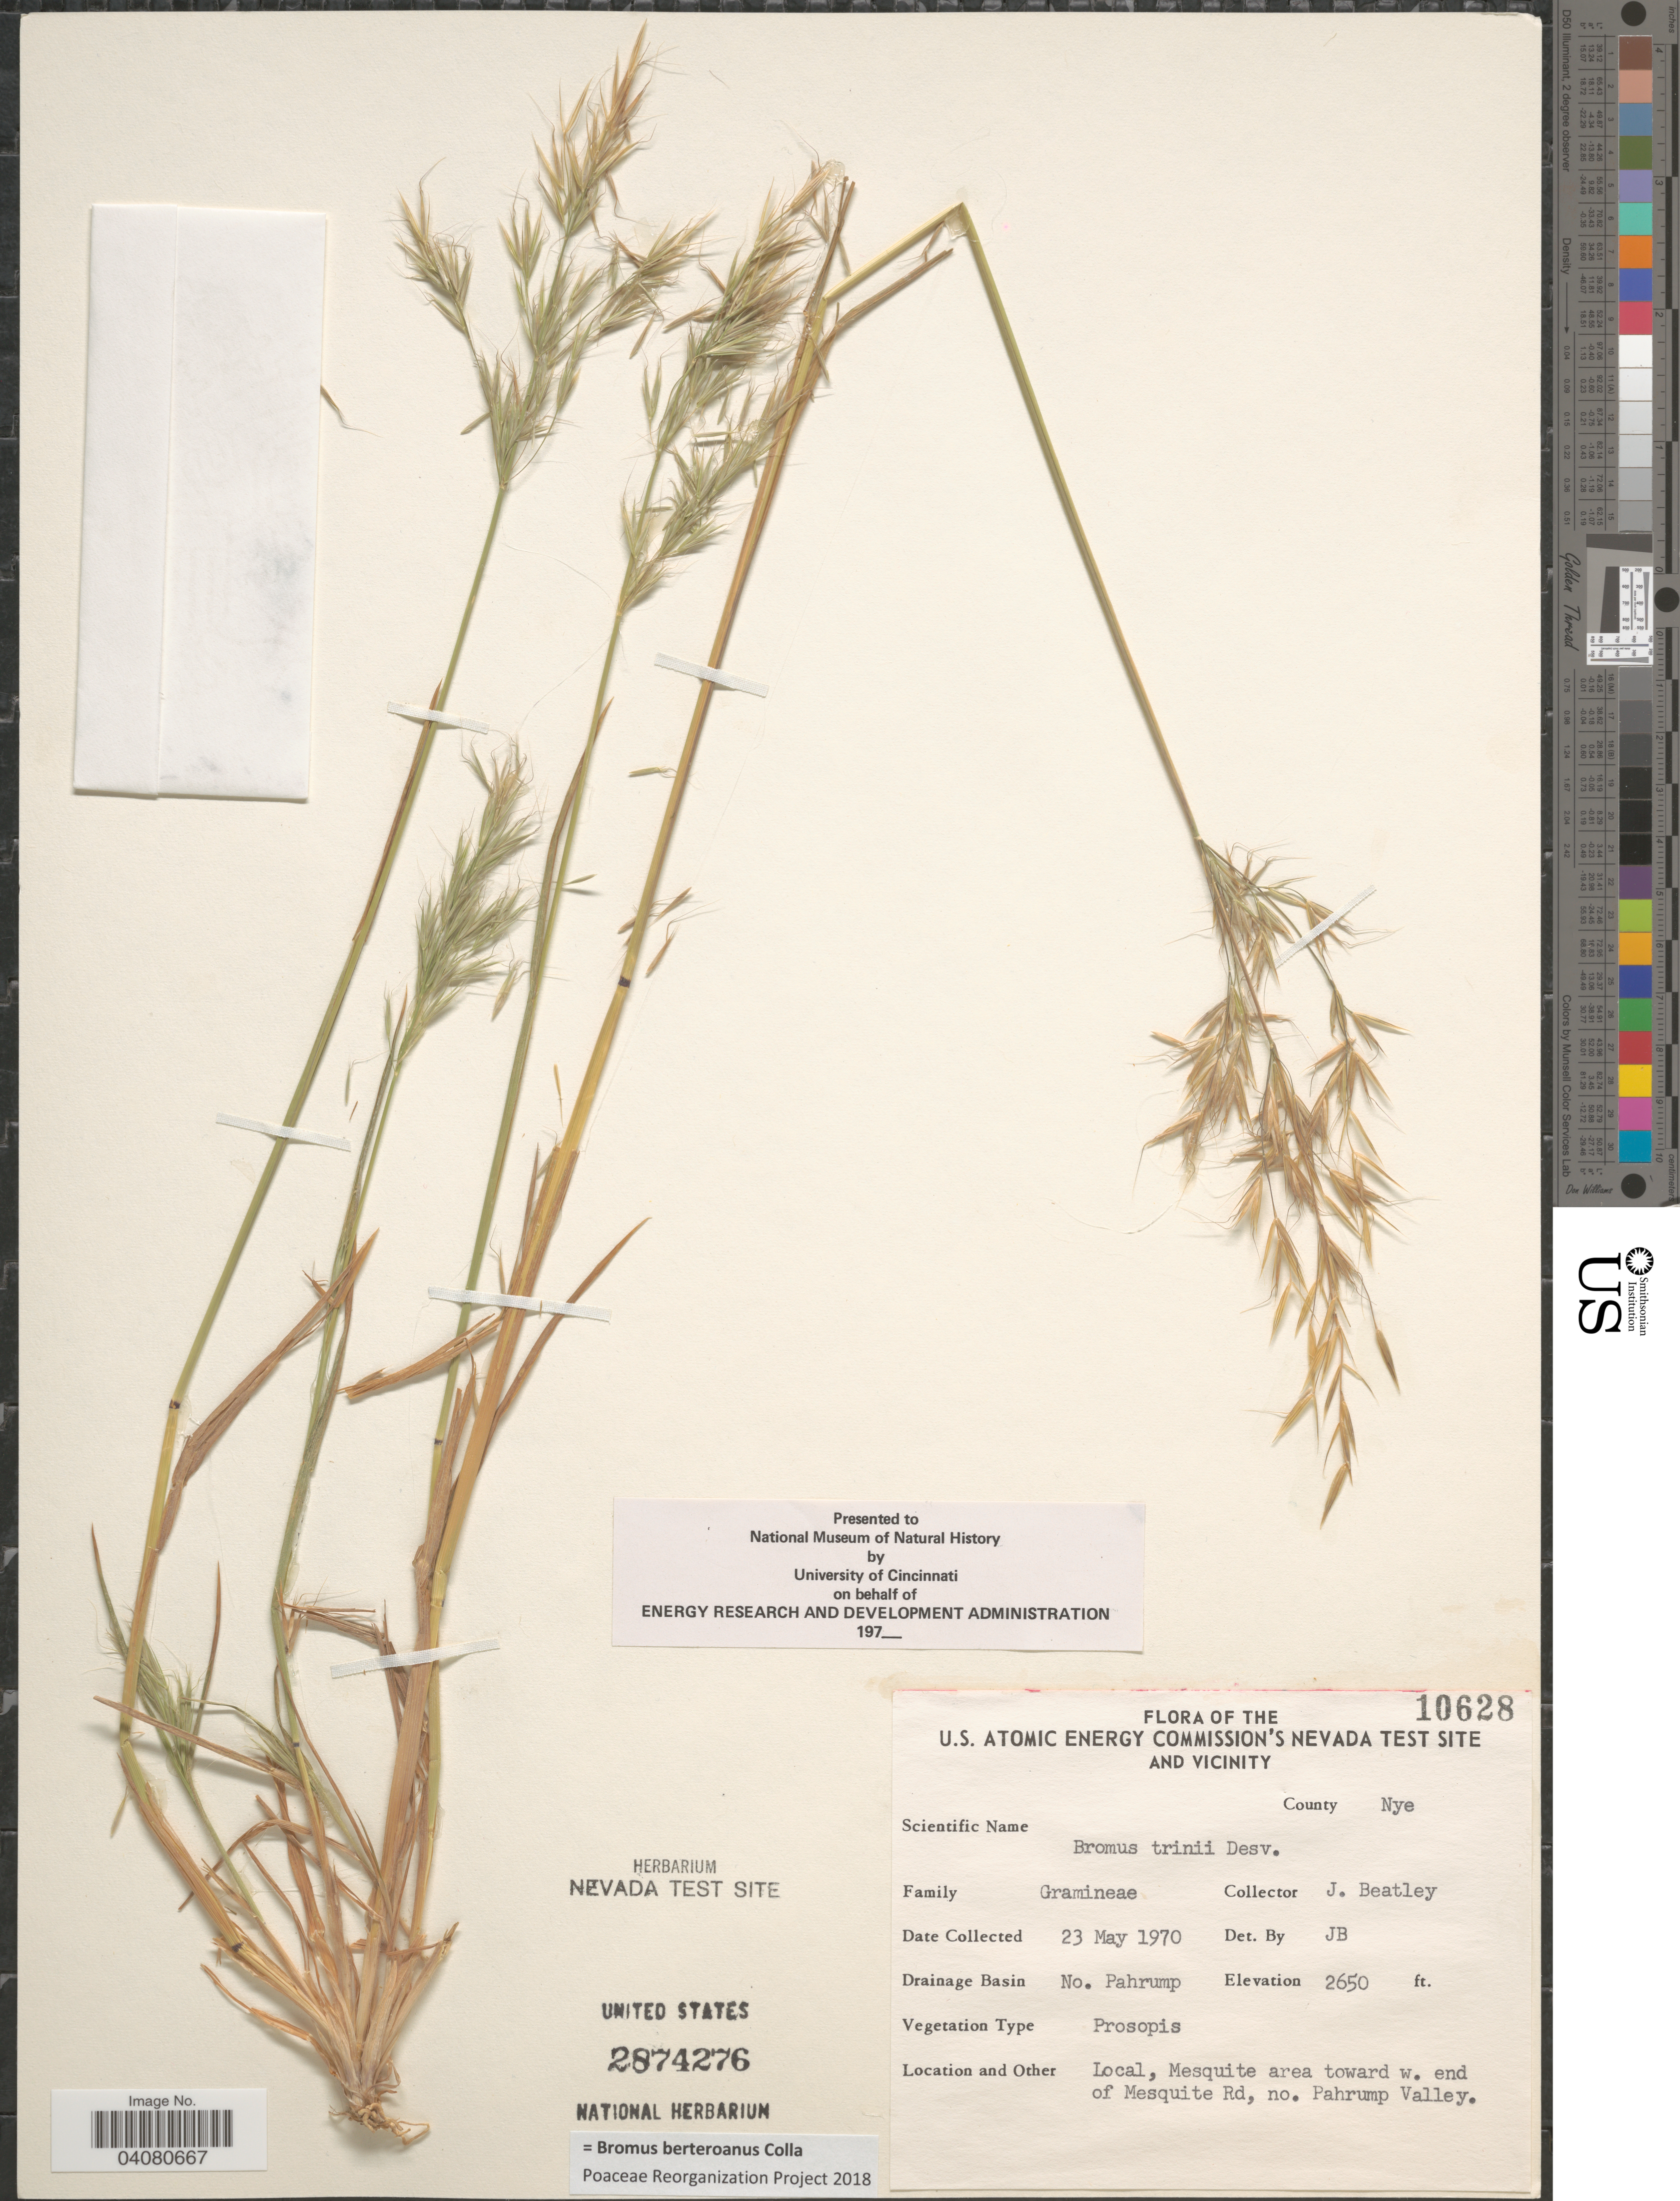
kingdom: Plantae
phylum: Tracheophyta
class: Liliopsida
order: Poales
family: Poaceae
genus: Bromus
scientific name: Bromus berteroanus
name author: Colla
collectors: J. C. Beatley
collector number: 10628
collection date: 1970-05-23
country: United States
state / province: Nevada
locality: U.S. Atomic Energy Commission's Nevada Test Site and Vicinity. County Nye. Drainage Basin No. Pahrump. Local, Mesquite area toward w. end of Mesquite Rd, no. Pahrump Valley.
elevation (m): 808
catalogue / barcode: US 2874276